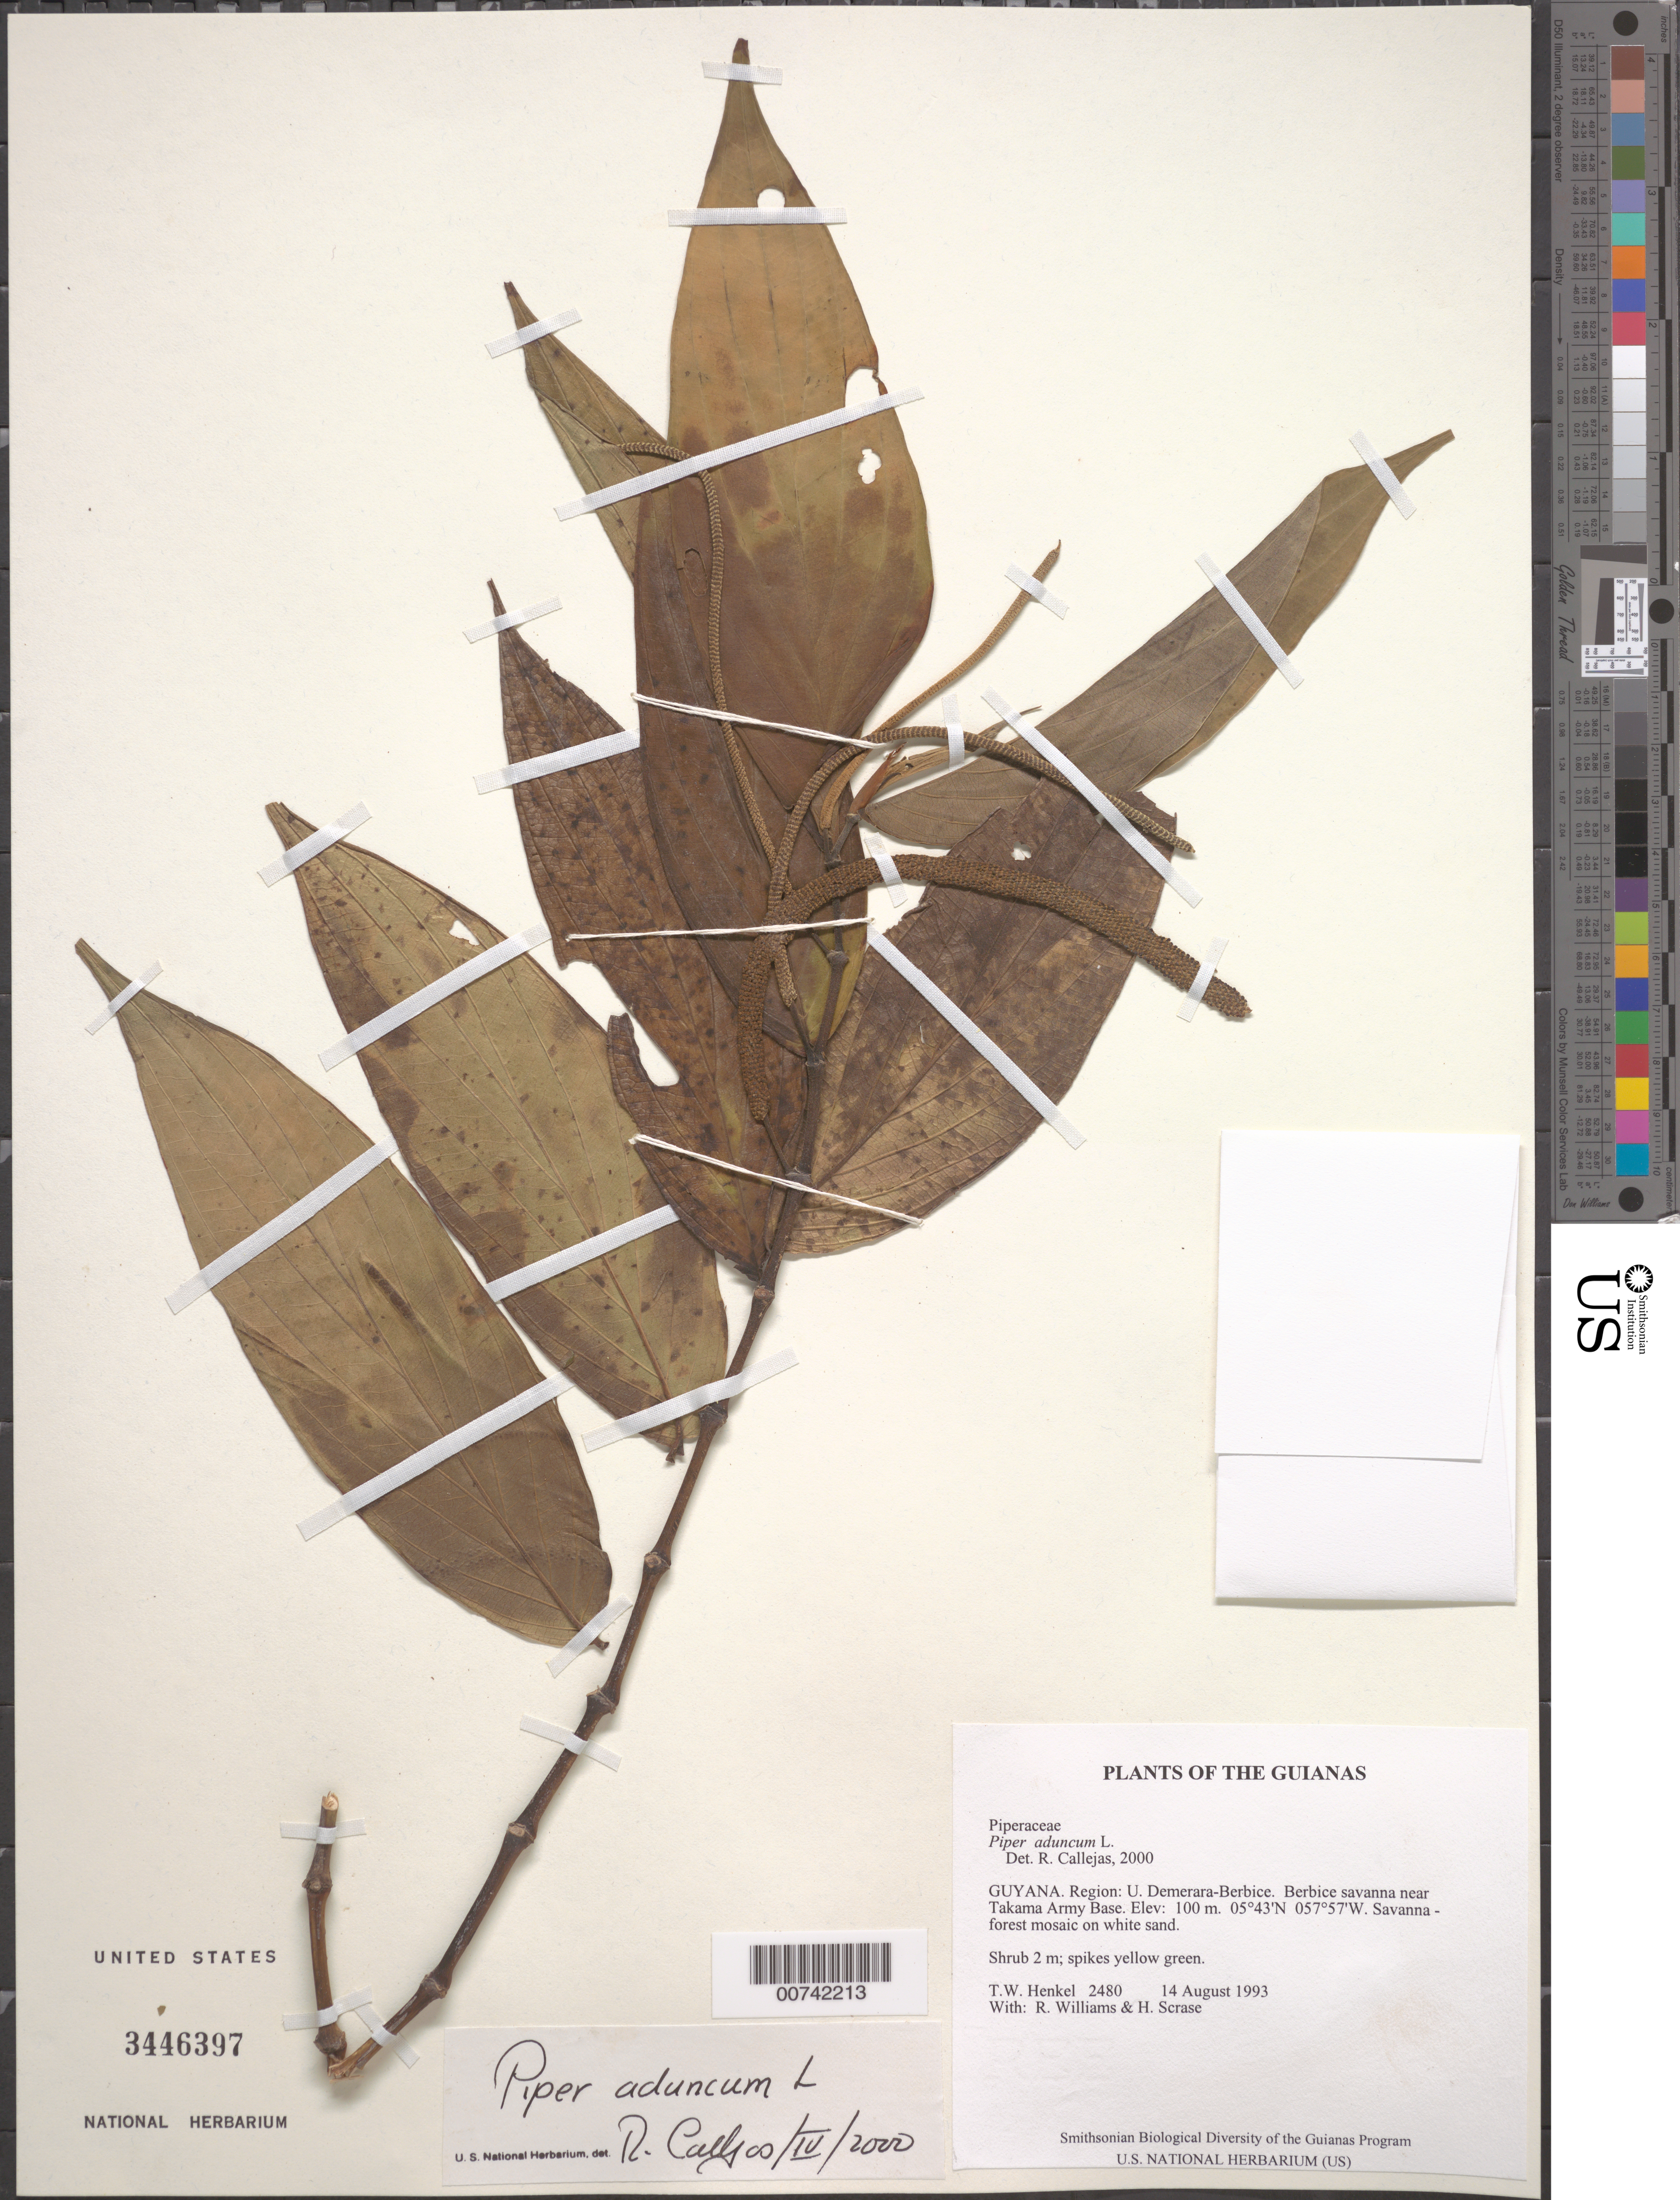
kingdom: Plantae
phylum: Tracheophyta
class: Magnoliopsida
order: Piperales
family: Piperaceae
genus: Piper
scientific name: Piper aduncum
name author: L.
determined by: Callejas, Ricardo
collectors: T. Henkel, R. Williams & H. Scrase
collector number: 2480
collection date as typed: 14 August 1993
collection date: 1993-08-14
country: Guyana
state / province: U. Demerara-Berbice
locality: Berbice savanna near Takama Army Base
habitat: Savanna - forest mosaic on white sand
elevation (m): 100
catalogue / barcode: US 3446397